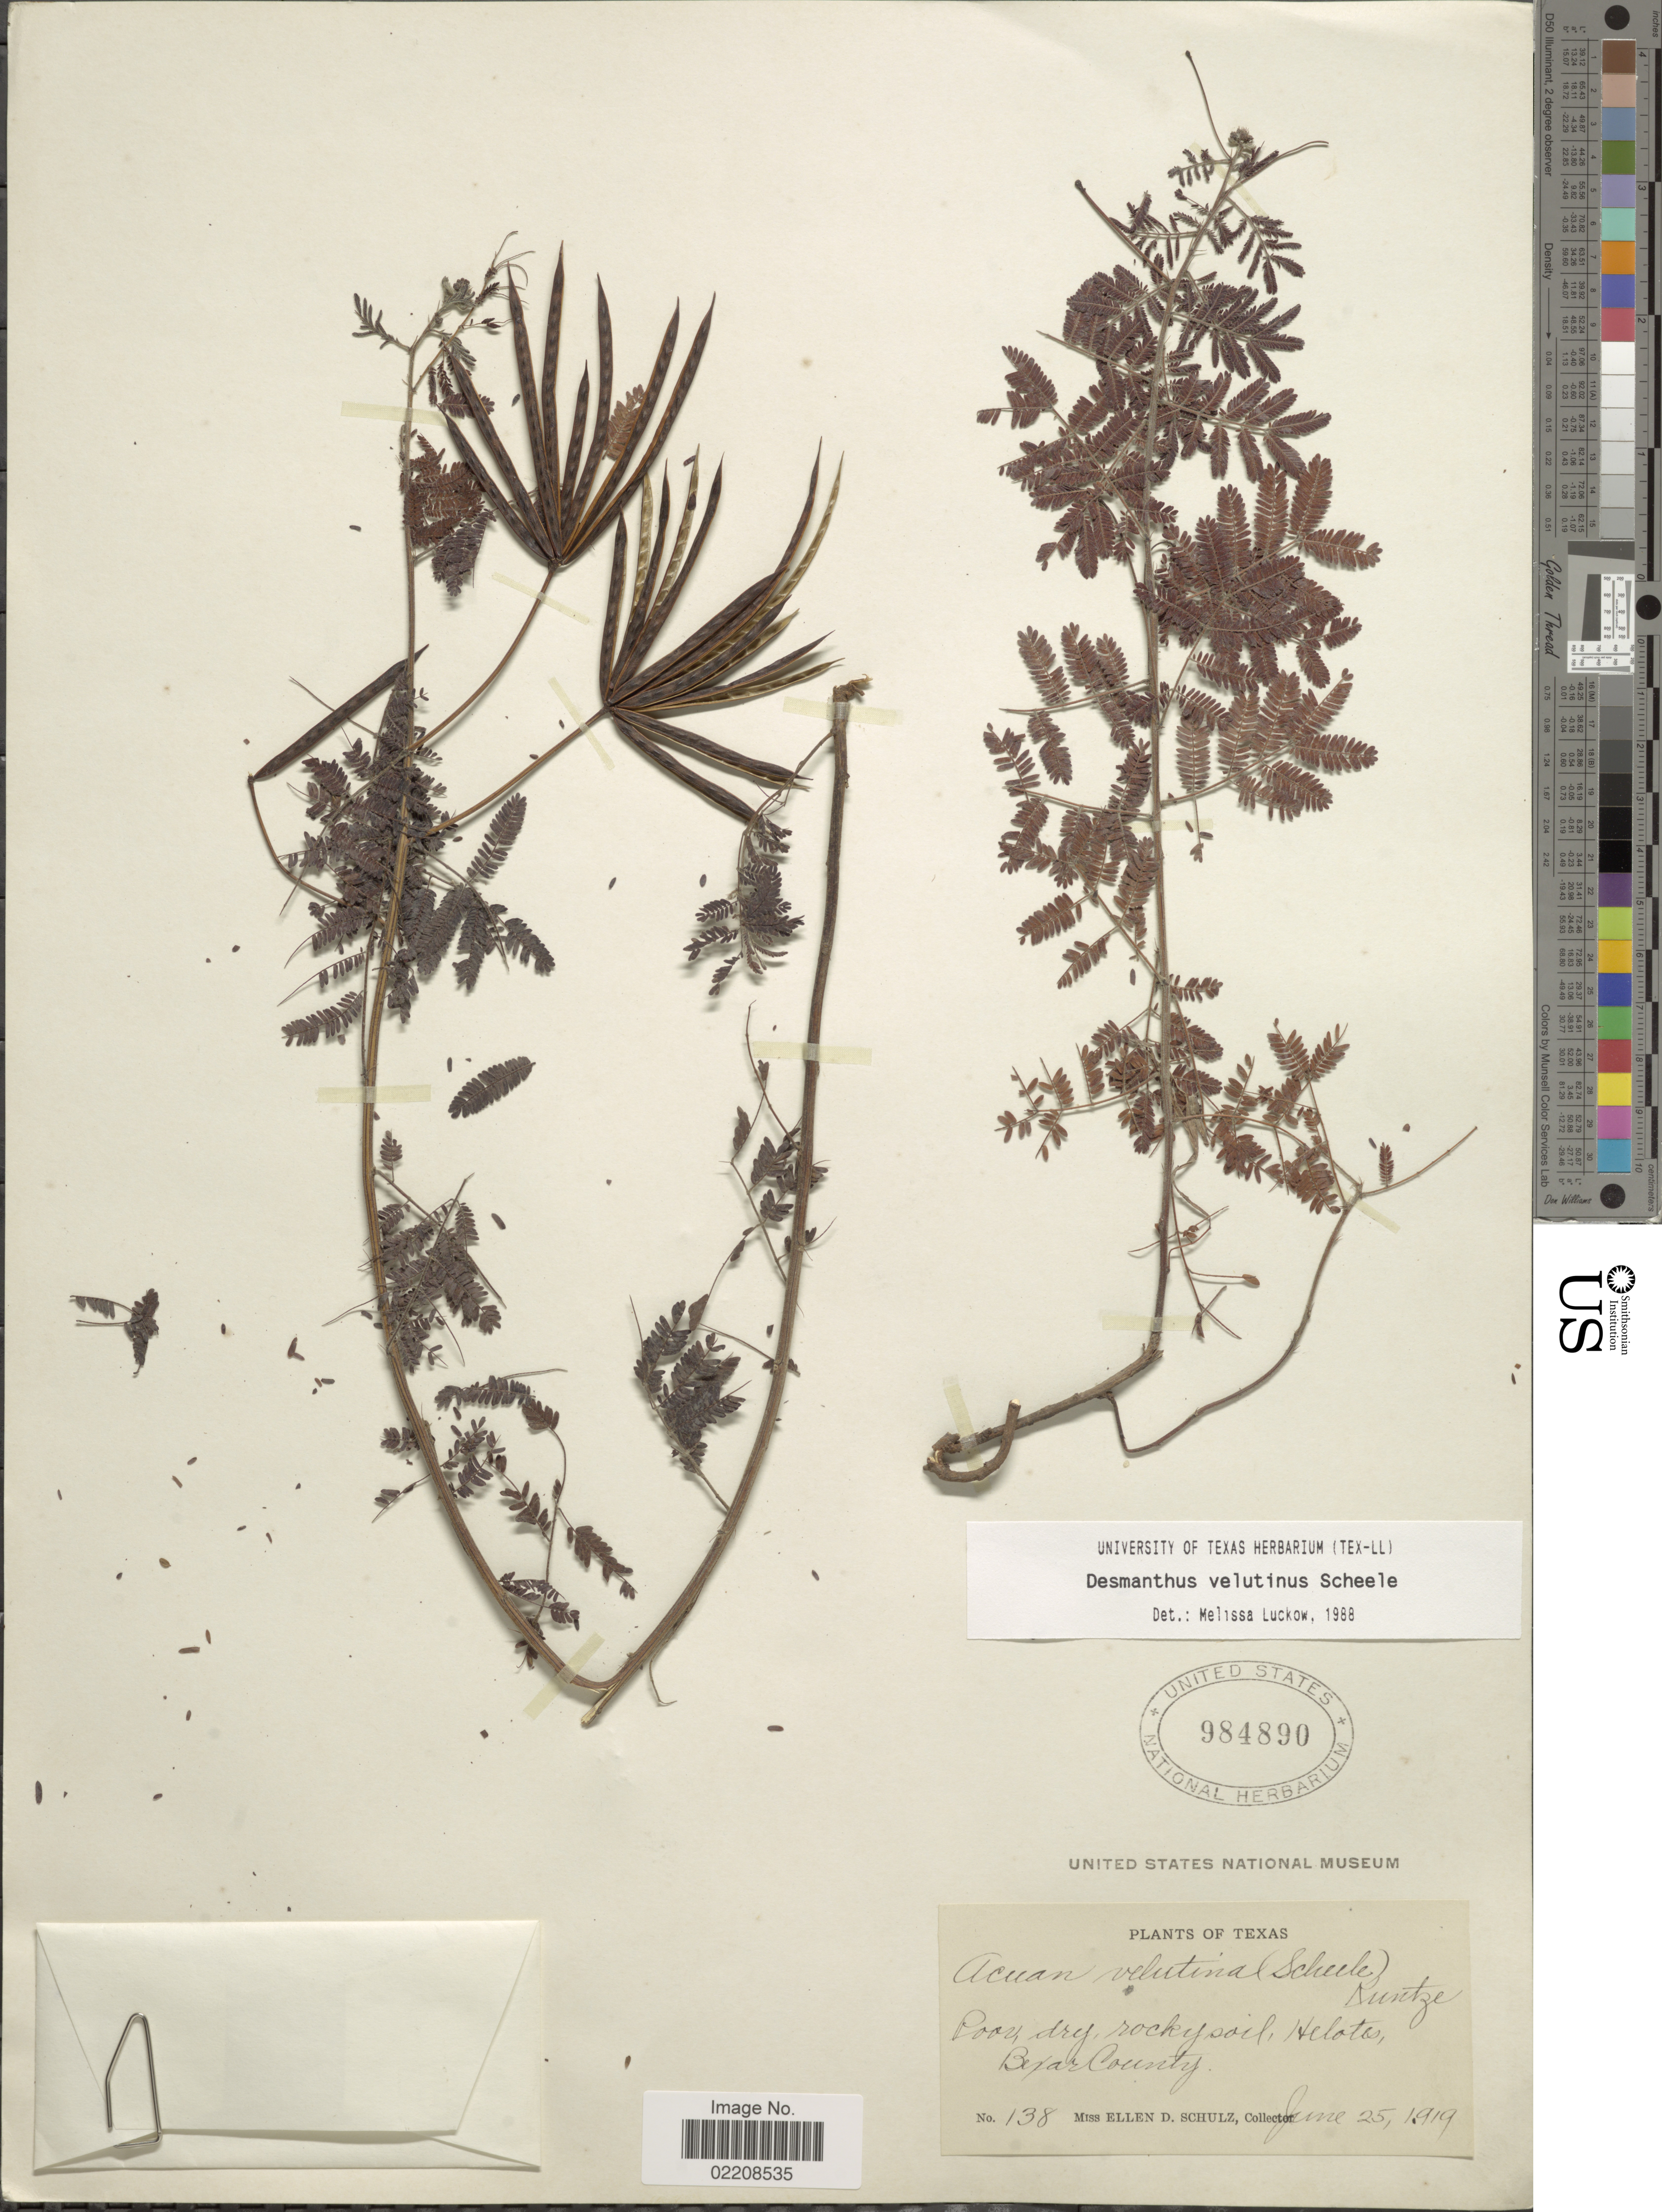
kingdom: Plantae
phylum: Tracheophyta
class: Magnoliopsida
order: Fabales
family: Fabaceae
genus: Desmanthus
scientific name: Desmanthus velutinus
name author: Scheele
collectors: E. D. Schulz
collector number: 138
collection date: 1919-06-25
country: United States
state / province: Texas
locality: Poas, dry, rocky soil, Helotes, Bexar County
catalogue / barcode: US 984890